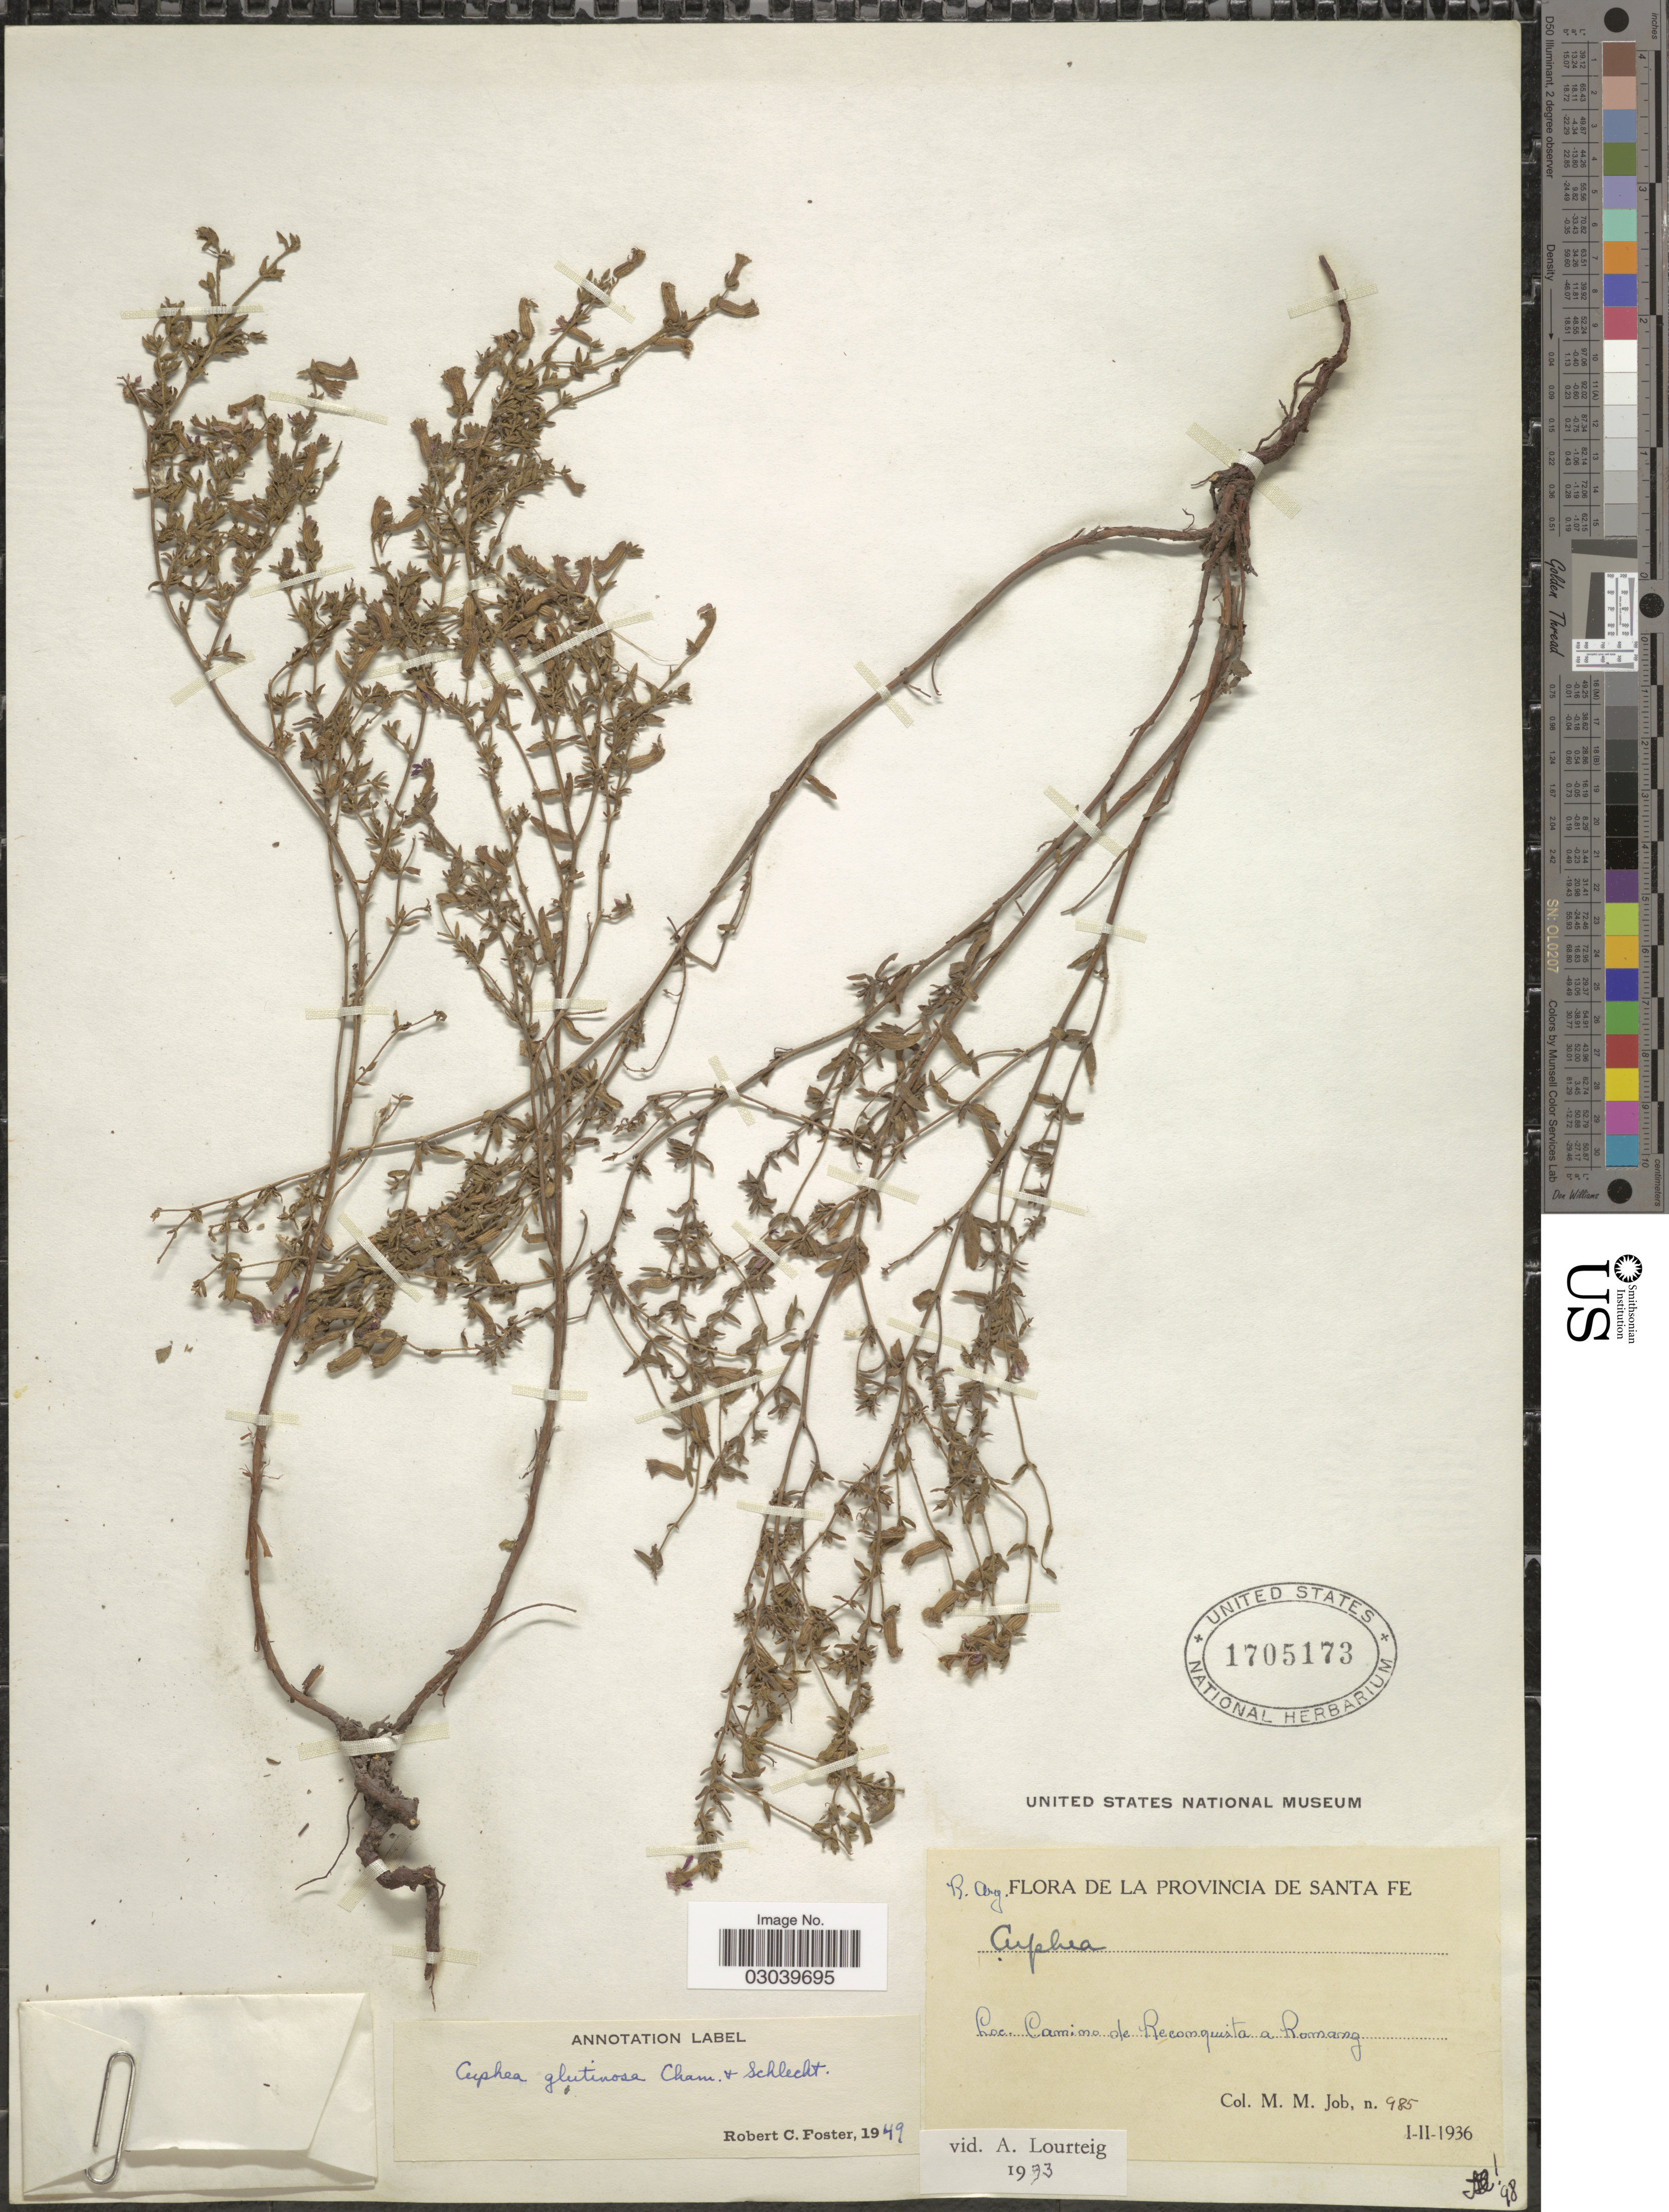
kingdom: Plantae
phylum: Tracheophyta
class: Magnoliopsida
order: Myrtales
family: Lythraceae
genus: Cuphea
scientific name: Cuphea glutinosa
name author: Cham. & Schltdl.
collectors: M. Job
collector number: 985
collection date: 1936-01/1936-02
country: Argentina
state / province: Santa Fe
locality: Camino de Reconquista a Romang.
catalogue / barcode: US 1705173